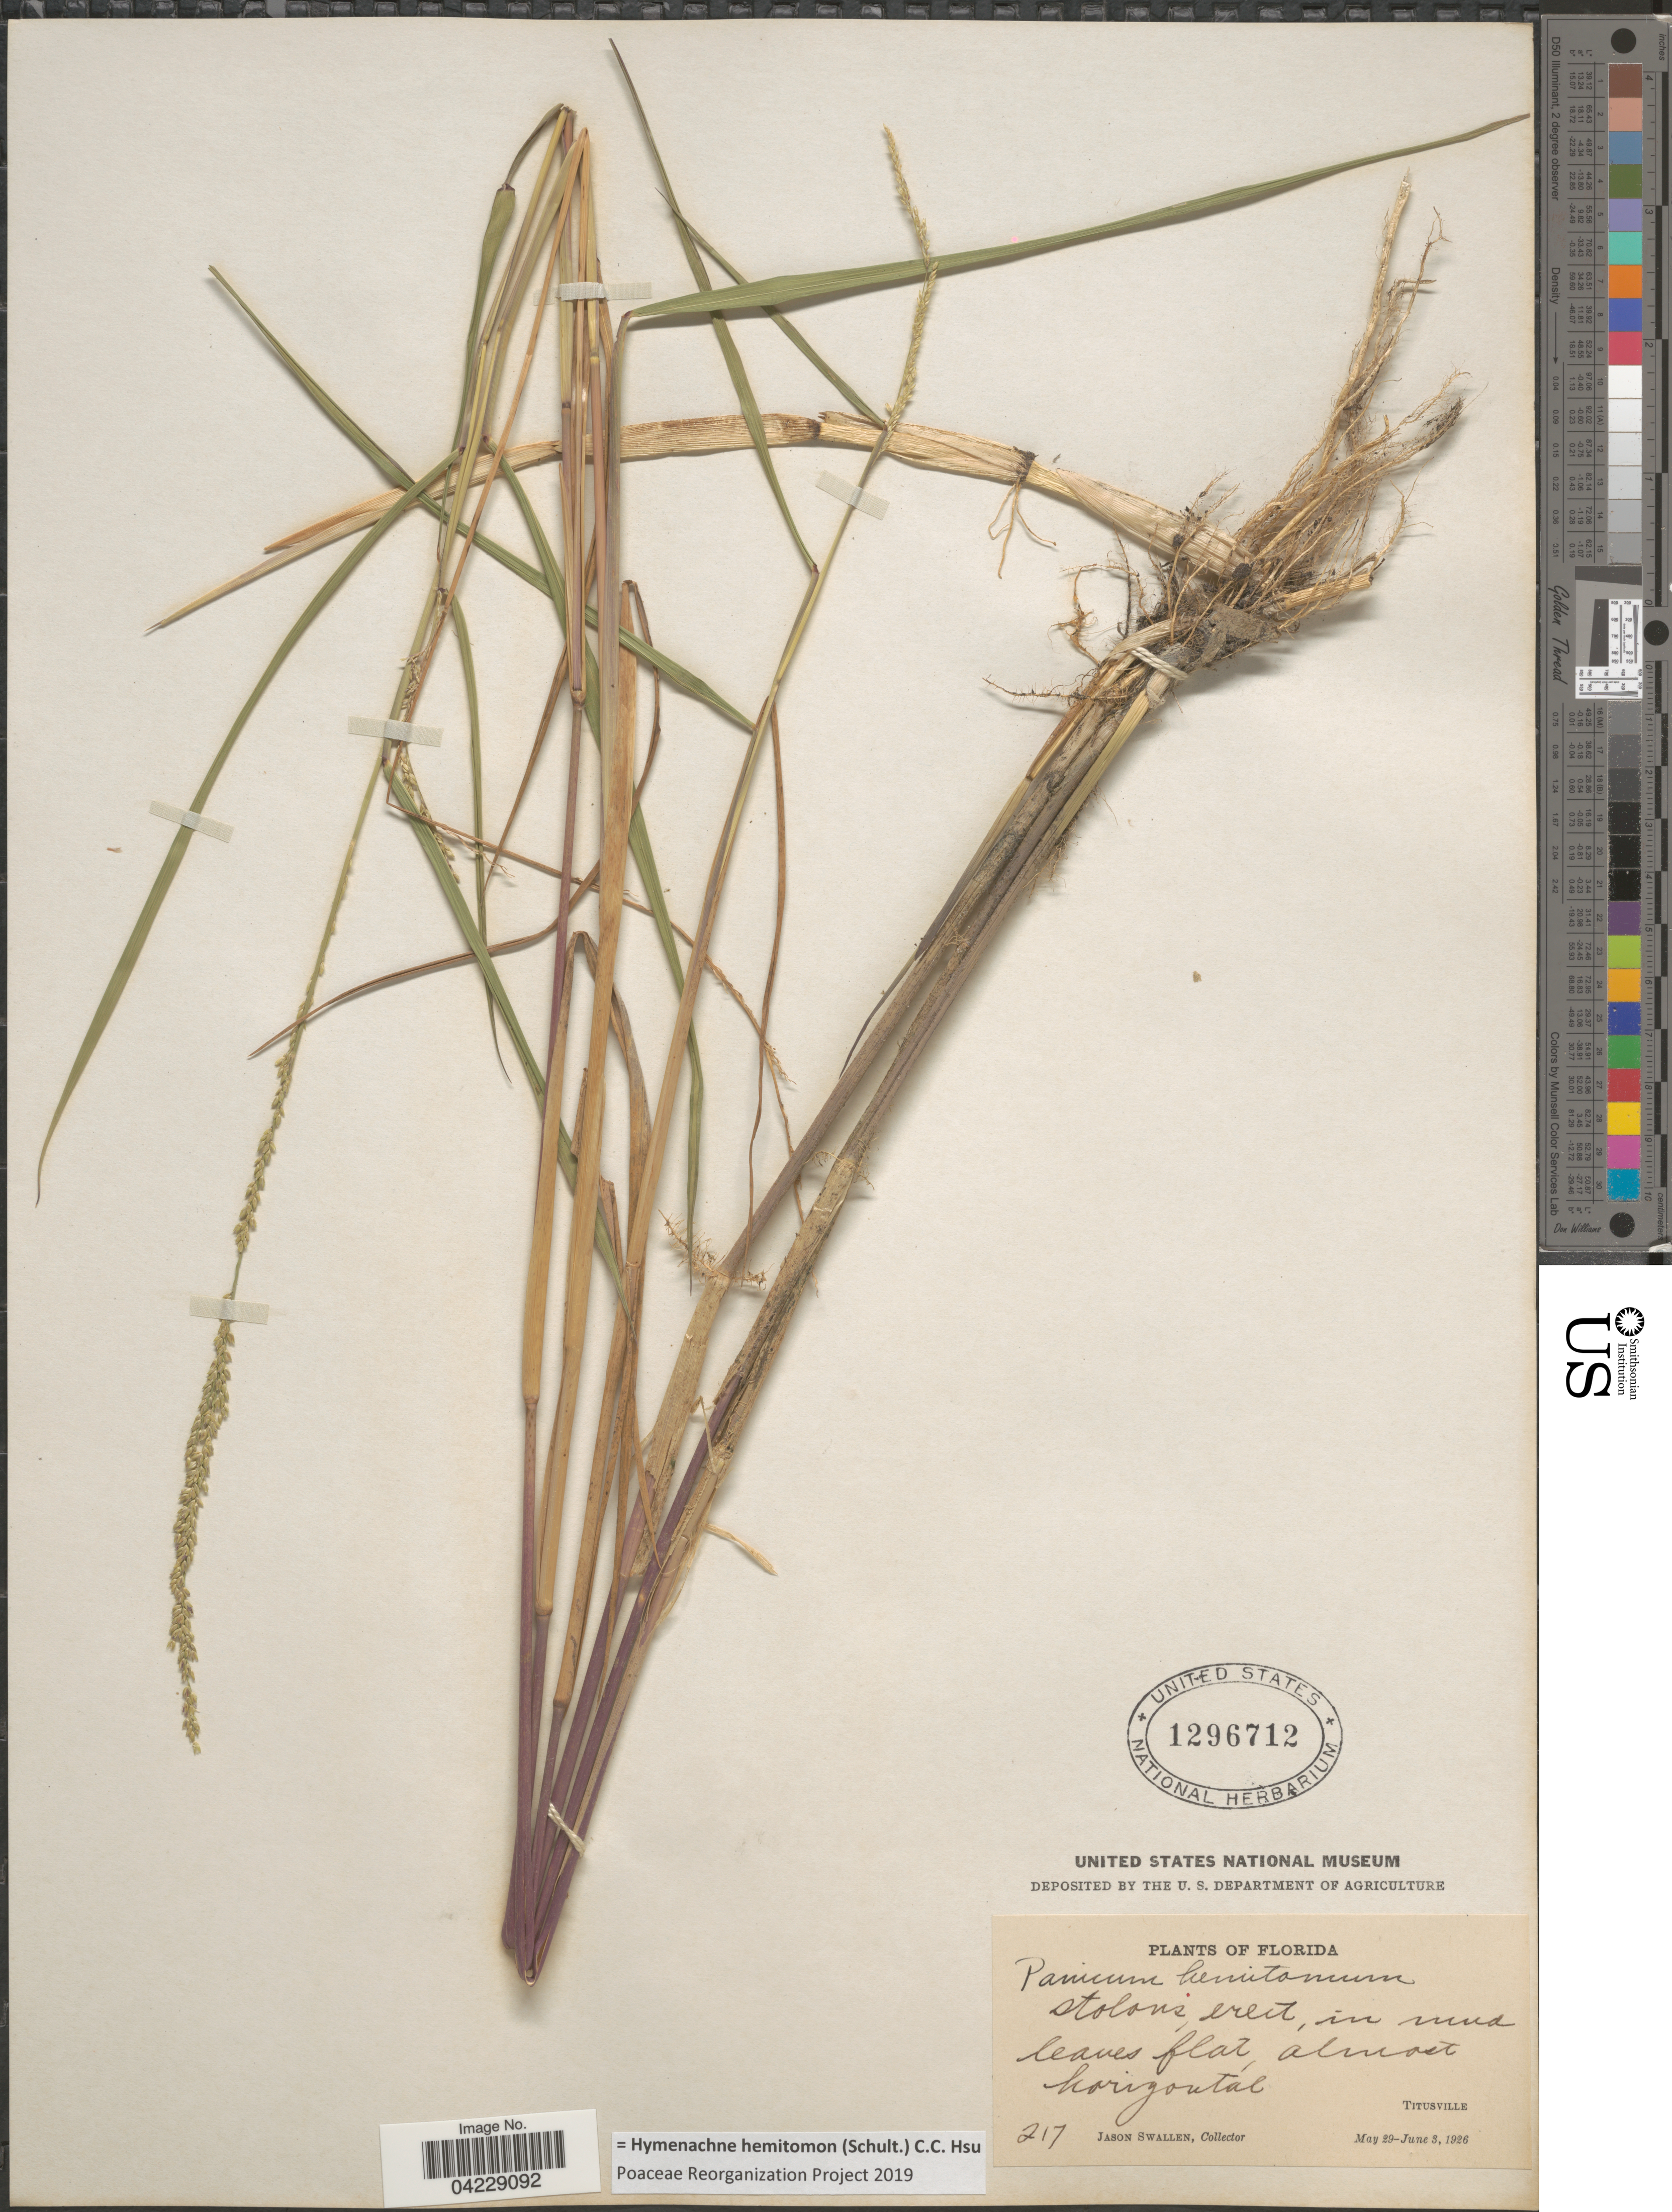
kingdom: Plantae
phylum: Tracheophyta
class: Liliopsida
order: Poales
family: Poaceae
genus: Hymenachne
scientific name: Hymenachne hemitomon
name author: (Schult.) C. C. Hsu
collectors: J. R. Swallen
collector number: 217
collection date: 1926-05-29/1926-06-03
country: United States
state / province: Florida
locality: Titusville.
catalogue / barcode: US 1296712